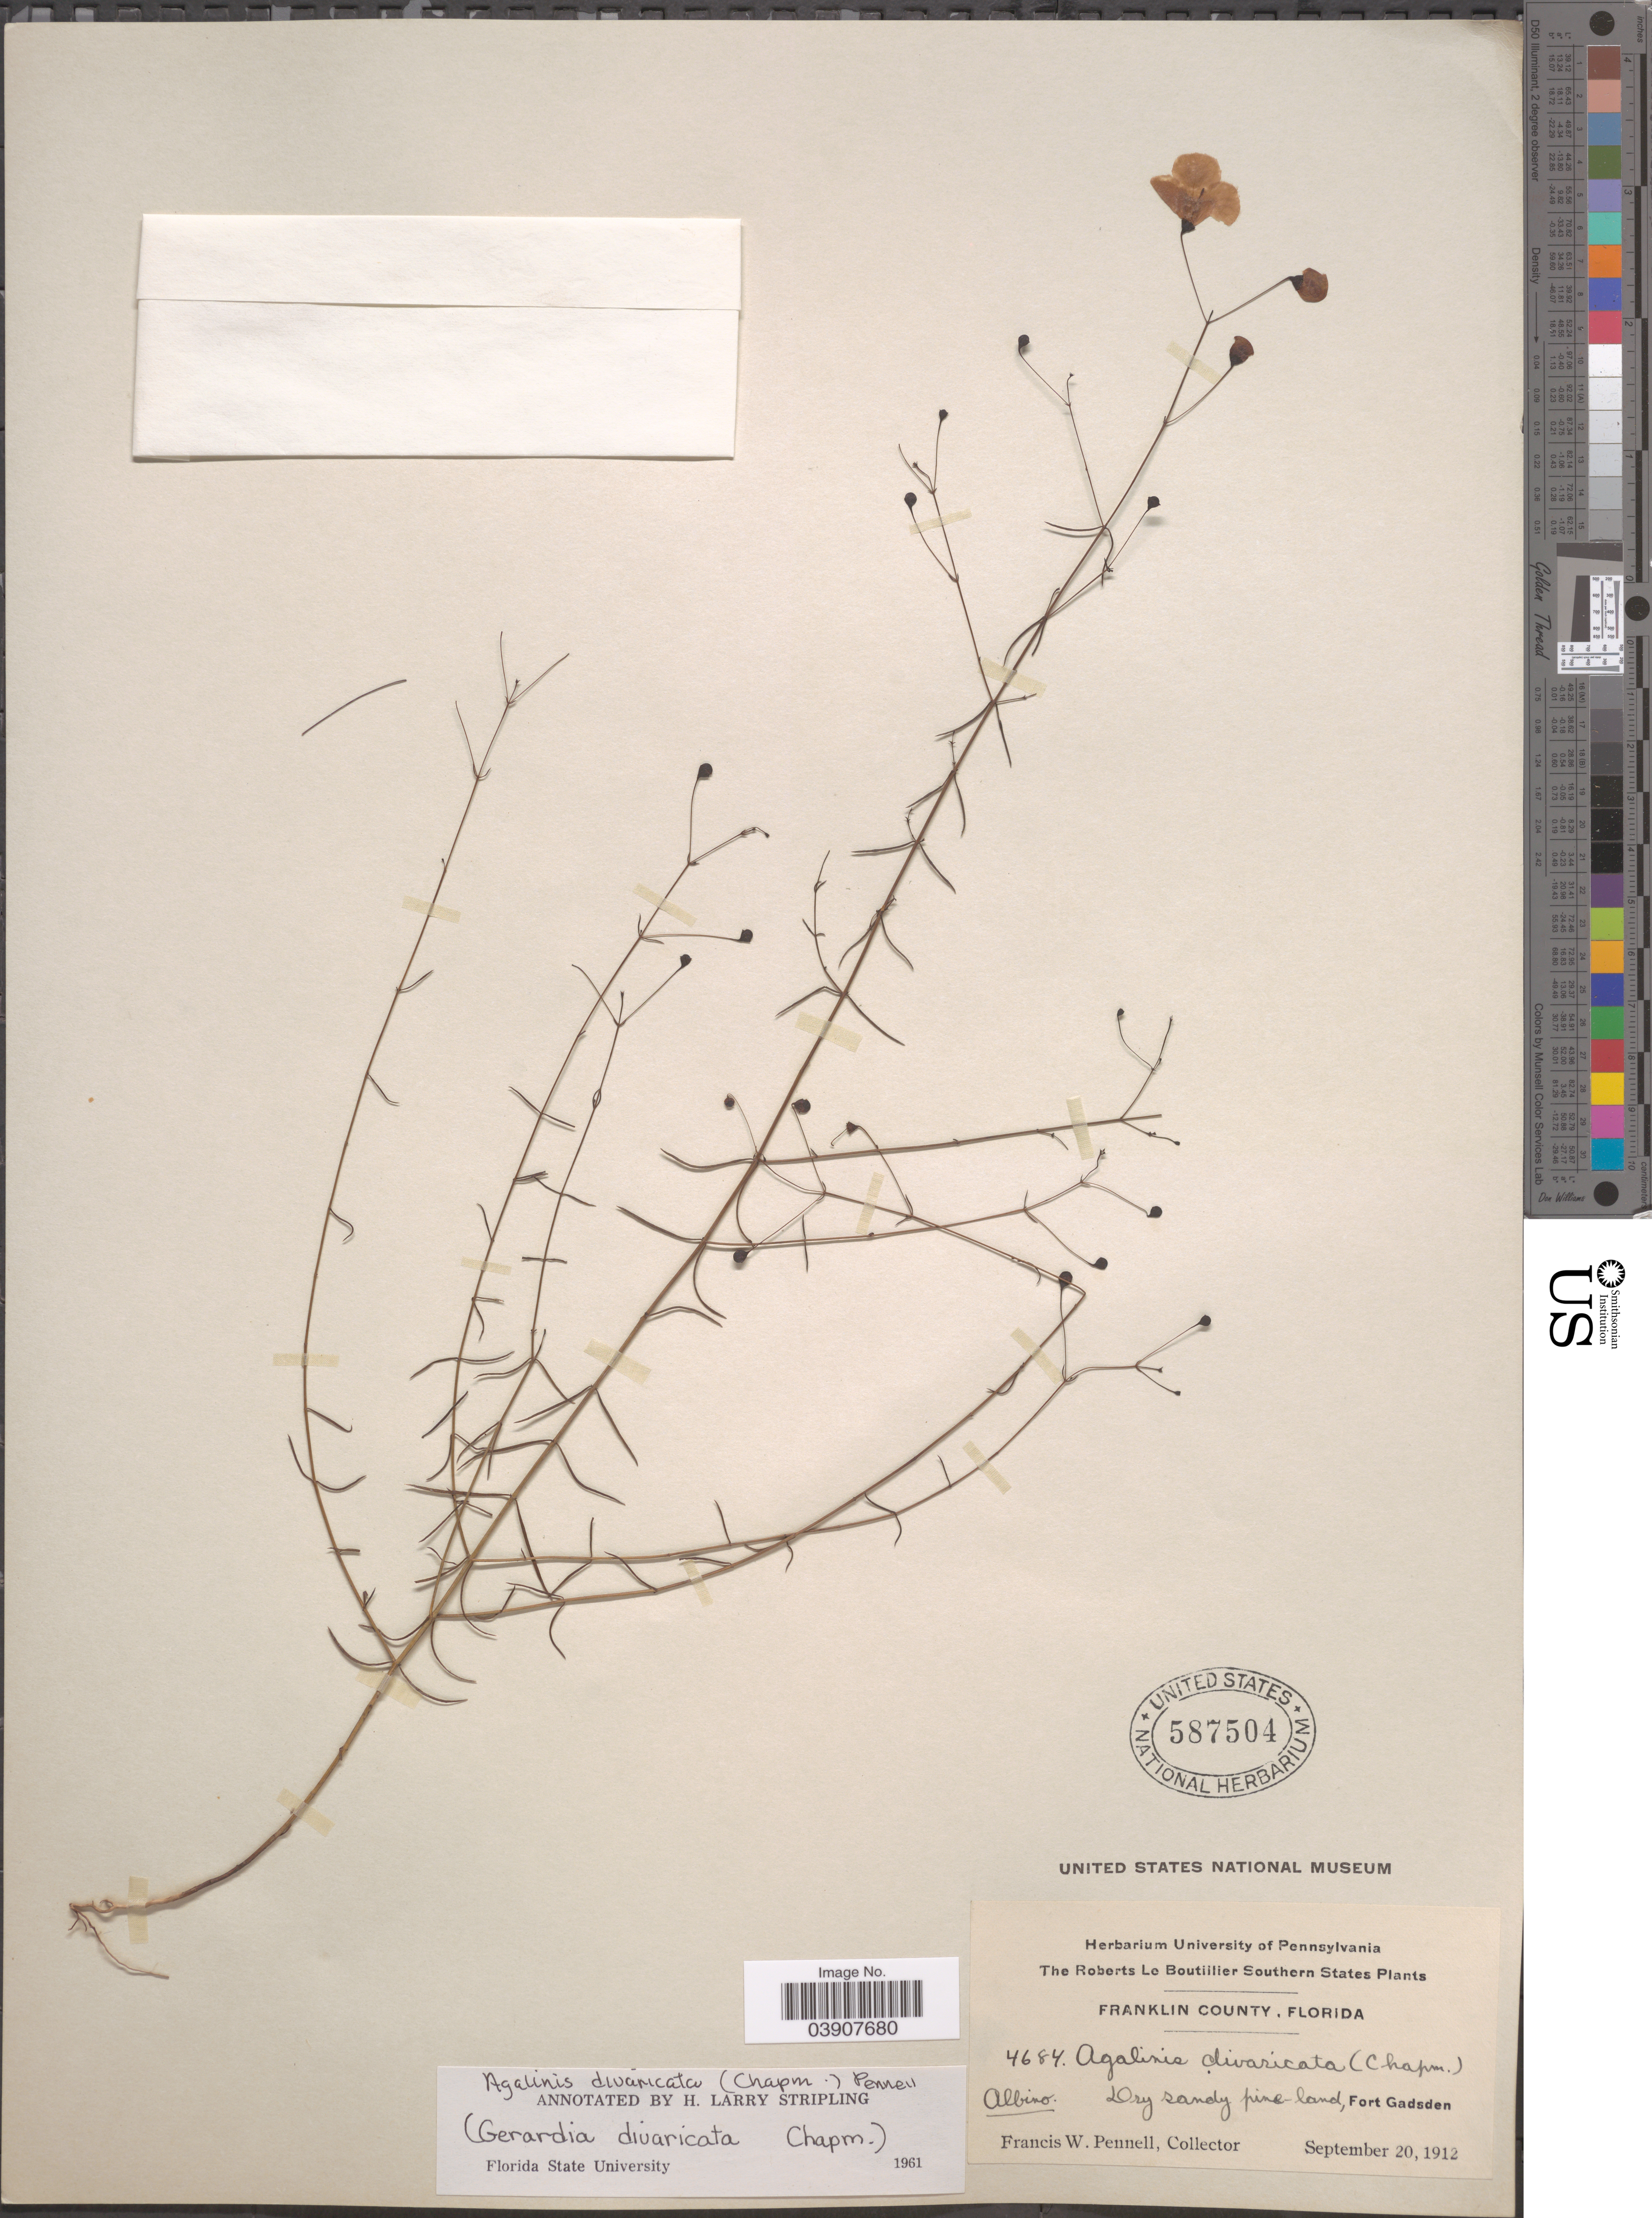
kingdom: Plantae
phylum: Tracheophyta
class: Magnoliopsida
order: Lamiales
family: Orobanchaceae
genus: Agalinis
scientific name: Agalinis divaricata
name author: (Chapm.) Pennell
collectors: F. W. Pennell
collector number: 4684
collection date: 1912-09-20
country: United States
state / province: Florida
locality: Southern States. Franklin County. Fort Gadsden.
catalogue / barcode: US 587504